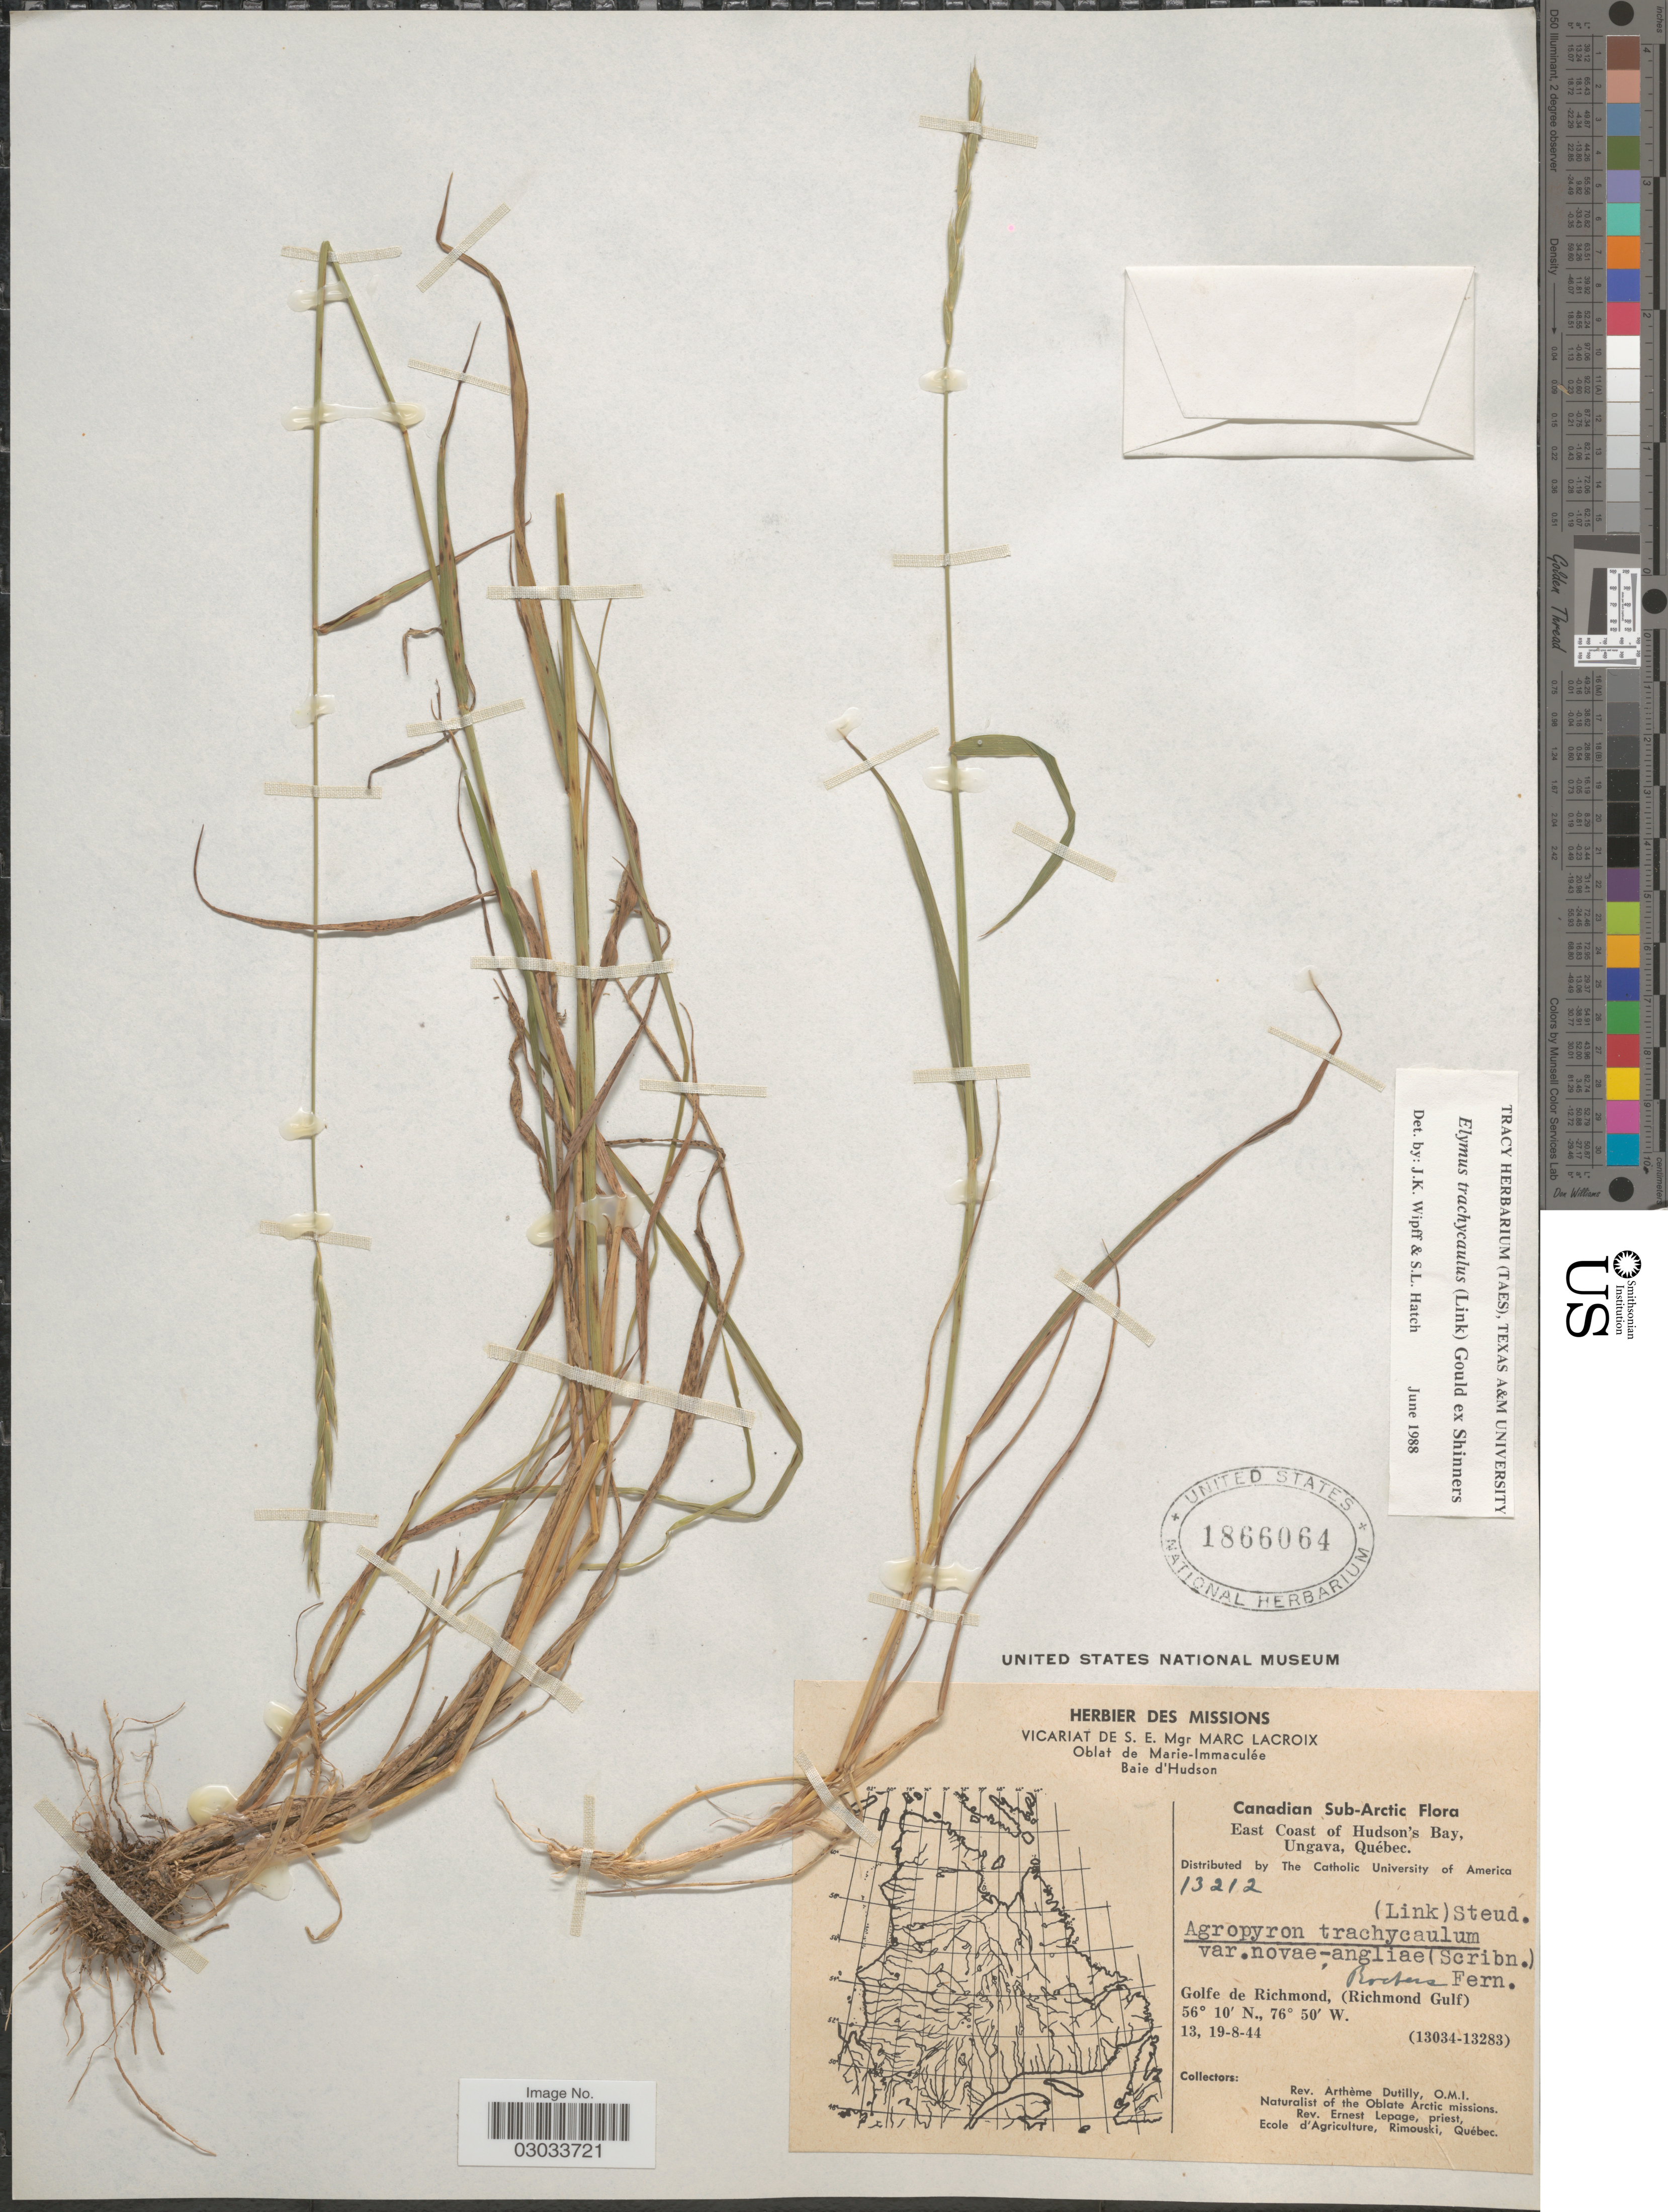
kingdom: Plantae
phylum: Tracheophyta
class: Liliopsida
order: Poales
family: Poaceae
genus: Elymus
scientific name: Elymus trachycaulus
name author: (Link) Gould ex Shinners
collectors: P. Dutilly & E. Lepage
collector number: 13212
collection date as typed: Transcribed d/m/y: 13/8/44 to 19/8/44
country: Canada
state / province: Quebec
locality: Baie d'Hudson [unsure placement]. Canadian Sub-Arctic. East Coast of Hudson's Bay, Ungava. Golfe de Richmond, (Richmond Gulf). Oblate Arctic missions.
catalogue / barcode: US 1866064